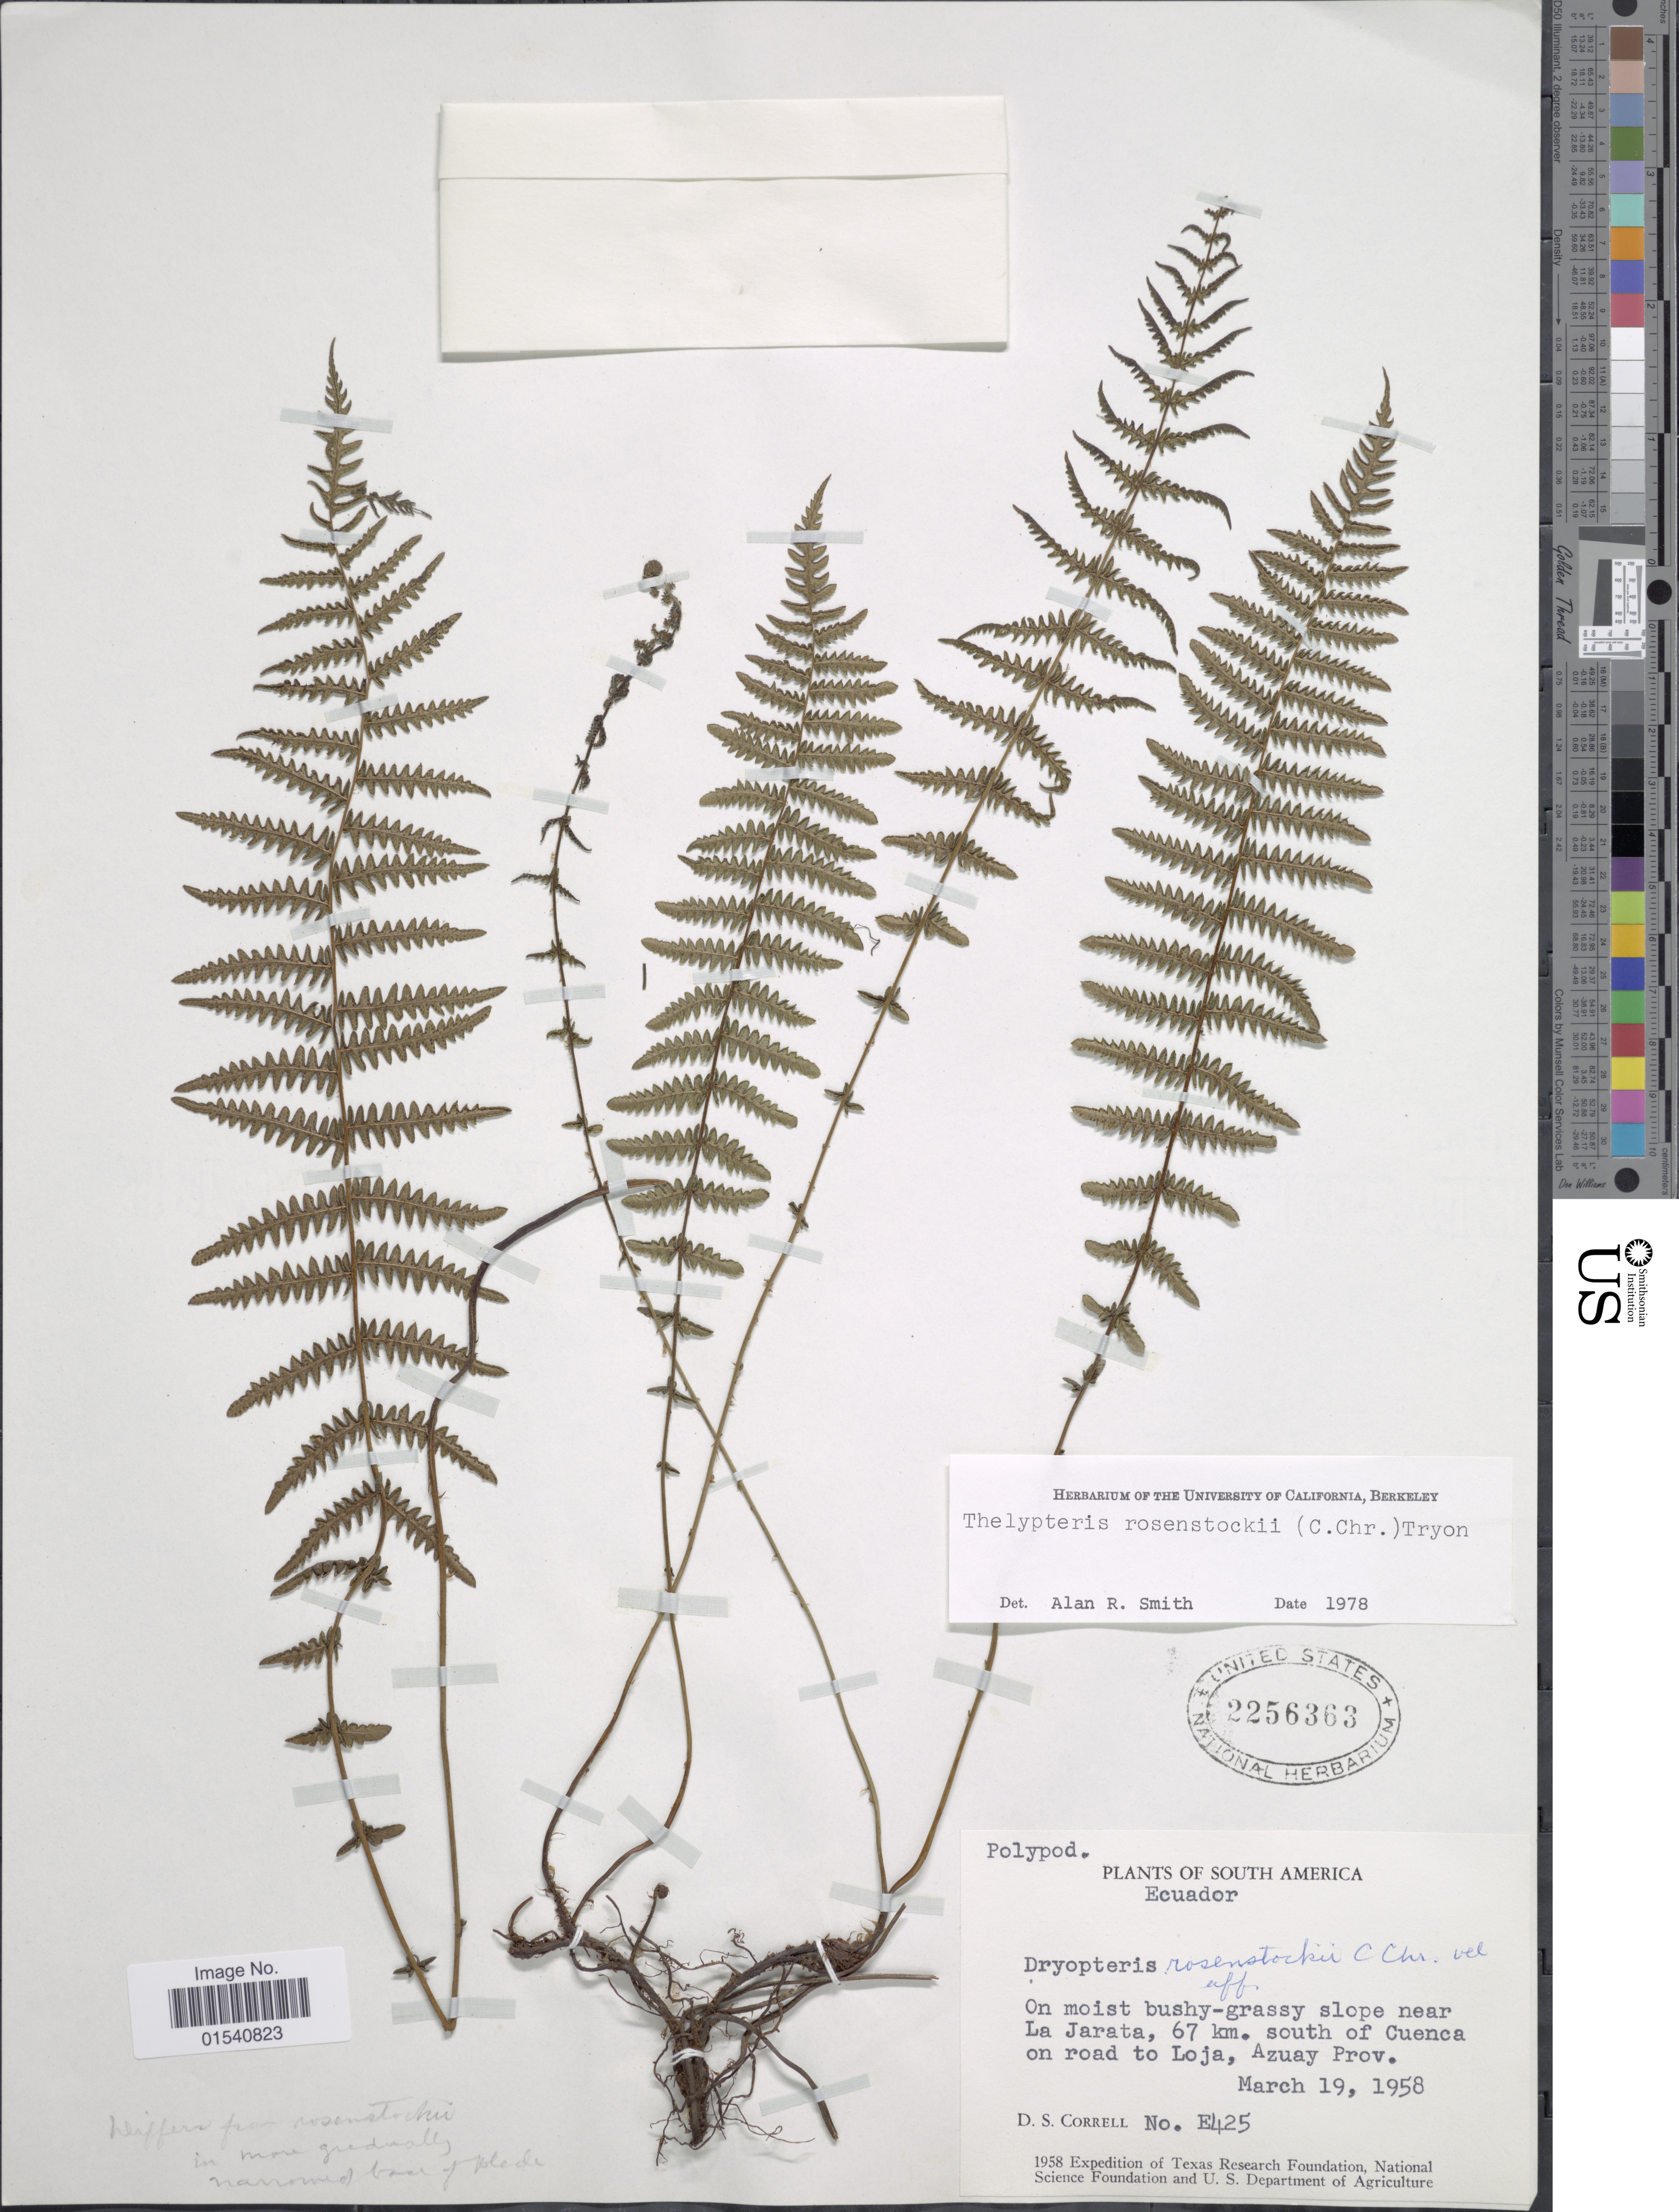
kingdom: Plantae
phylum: Tracheophyta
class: Polypodiopsida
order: Polypodiales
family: Thelypteridaceae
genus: Amauropelta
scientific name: Amauropelta rosenstockii (C. Chr.) comb. nov., ined 2015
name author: (C. Chr.)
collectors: D. S. Correll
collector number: E425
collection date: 1958-03-19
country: Ecuador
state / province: Azuay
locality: On moist bushy-grassy slope near La Jarata, 67 km. south of Cuenca on road to Loja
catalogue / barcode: US 2256363